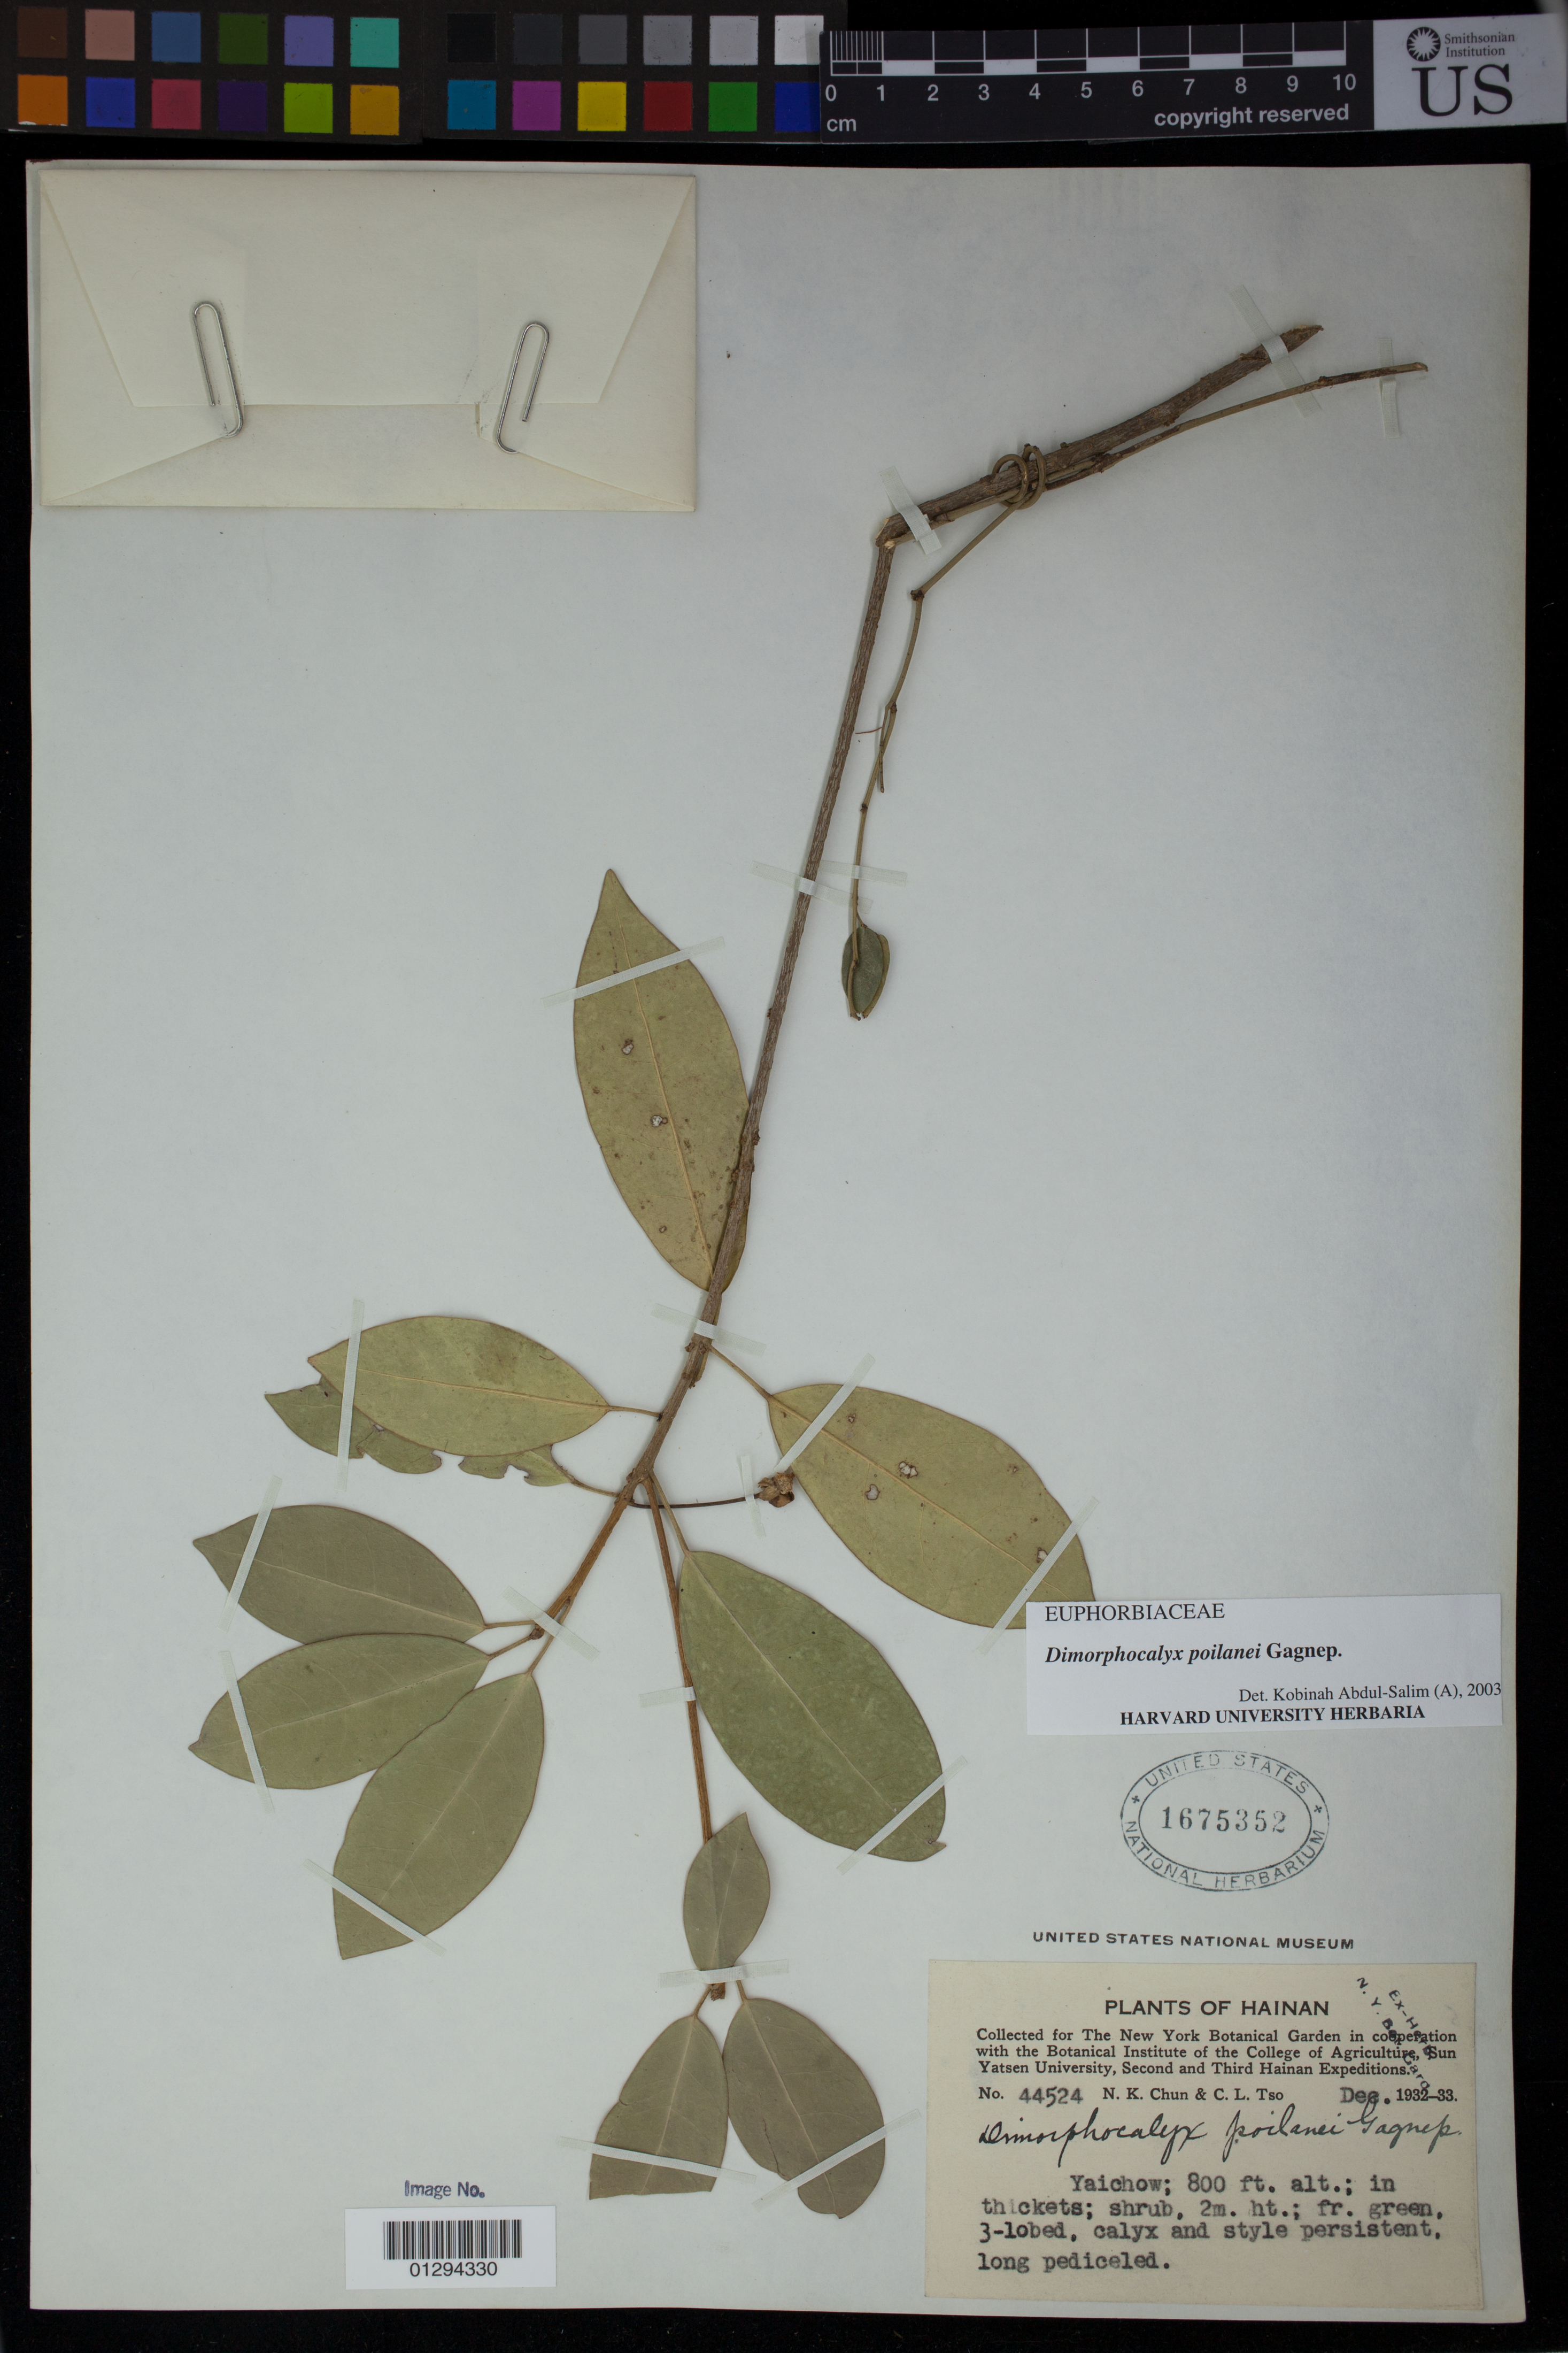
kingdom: Plantae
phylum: Tracheophyta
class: Magnoliopsida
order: Malpighiales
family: Euphorbiaceae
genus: Dimorphocalyx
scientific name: Dimorphocalyx poilanei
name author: Gagnep.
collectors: N. K. Chun & C. Tso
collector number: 44524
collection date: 1932-12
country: China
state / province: Hainan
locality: Yaichow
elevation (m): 244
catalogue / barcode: US 1675352